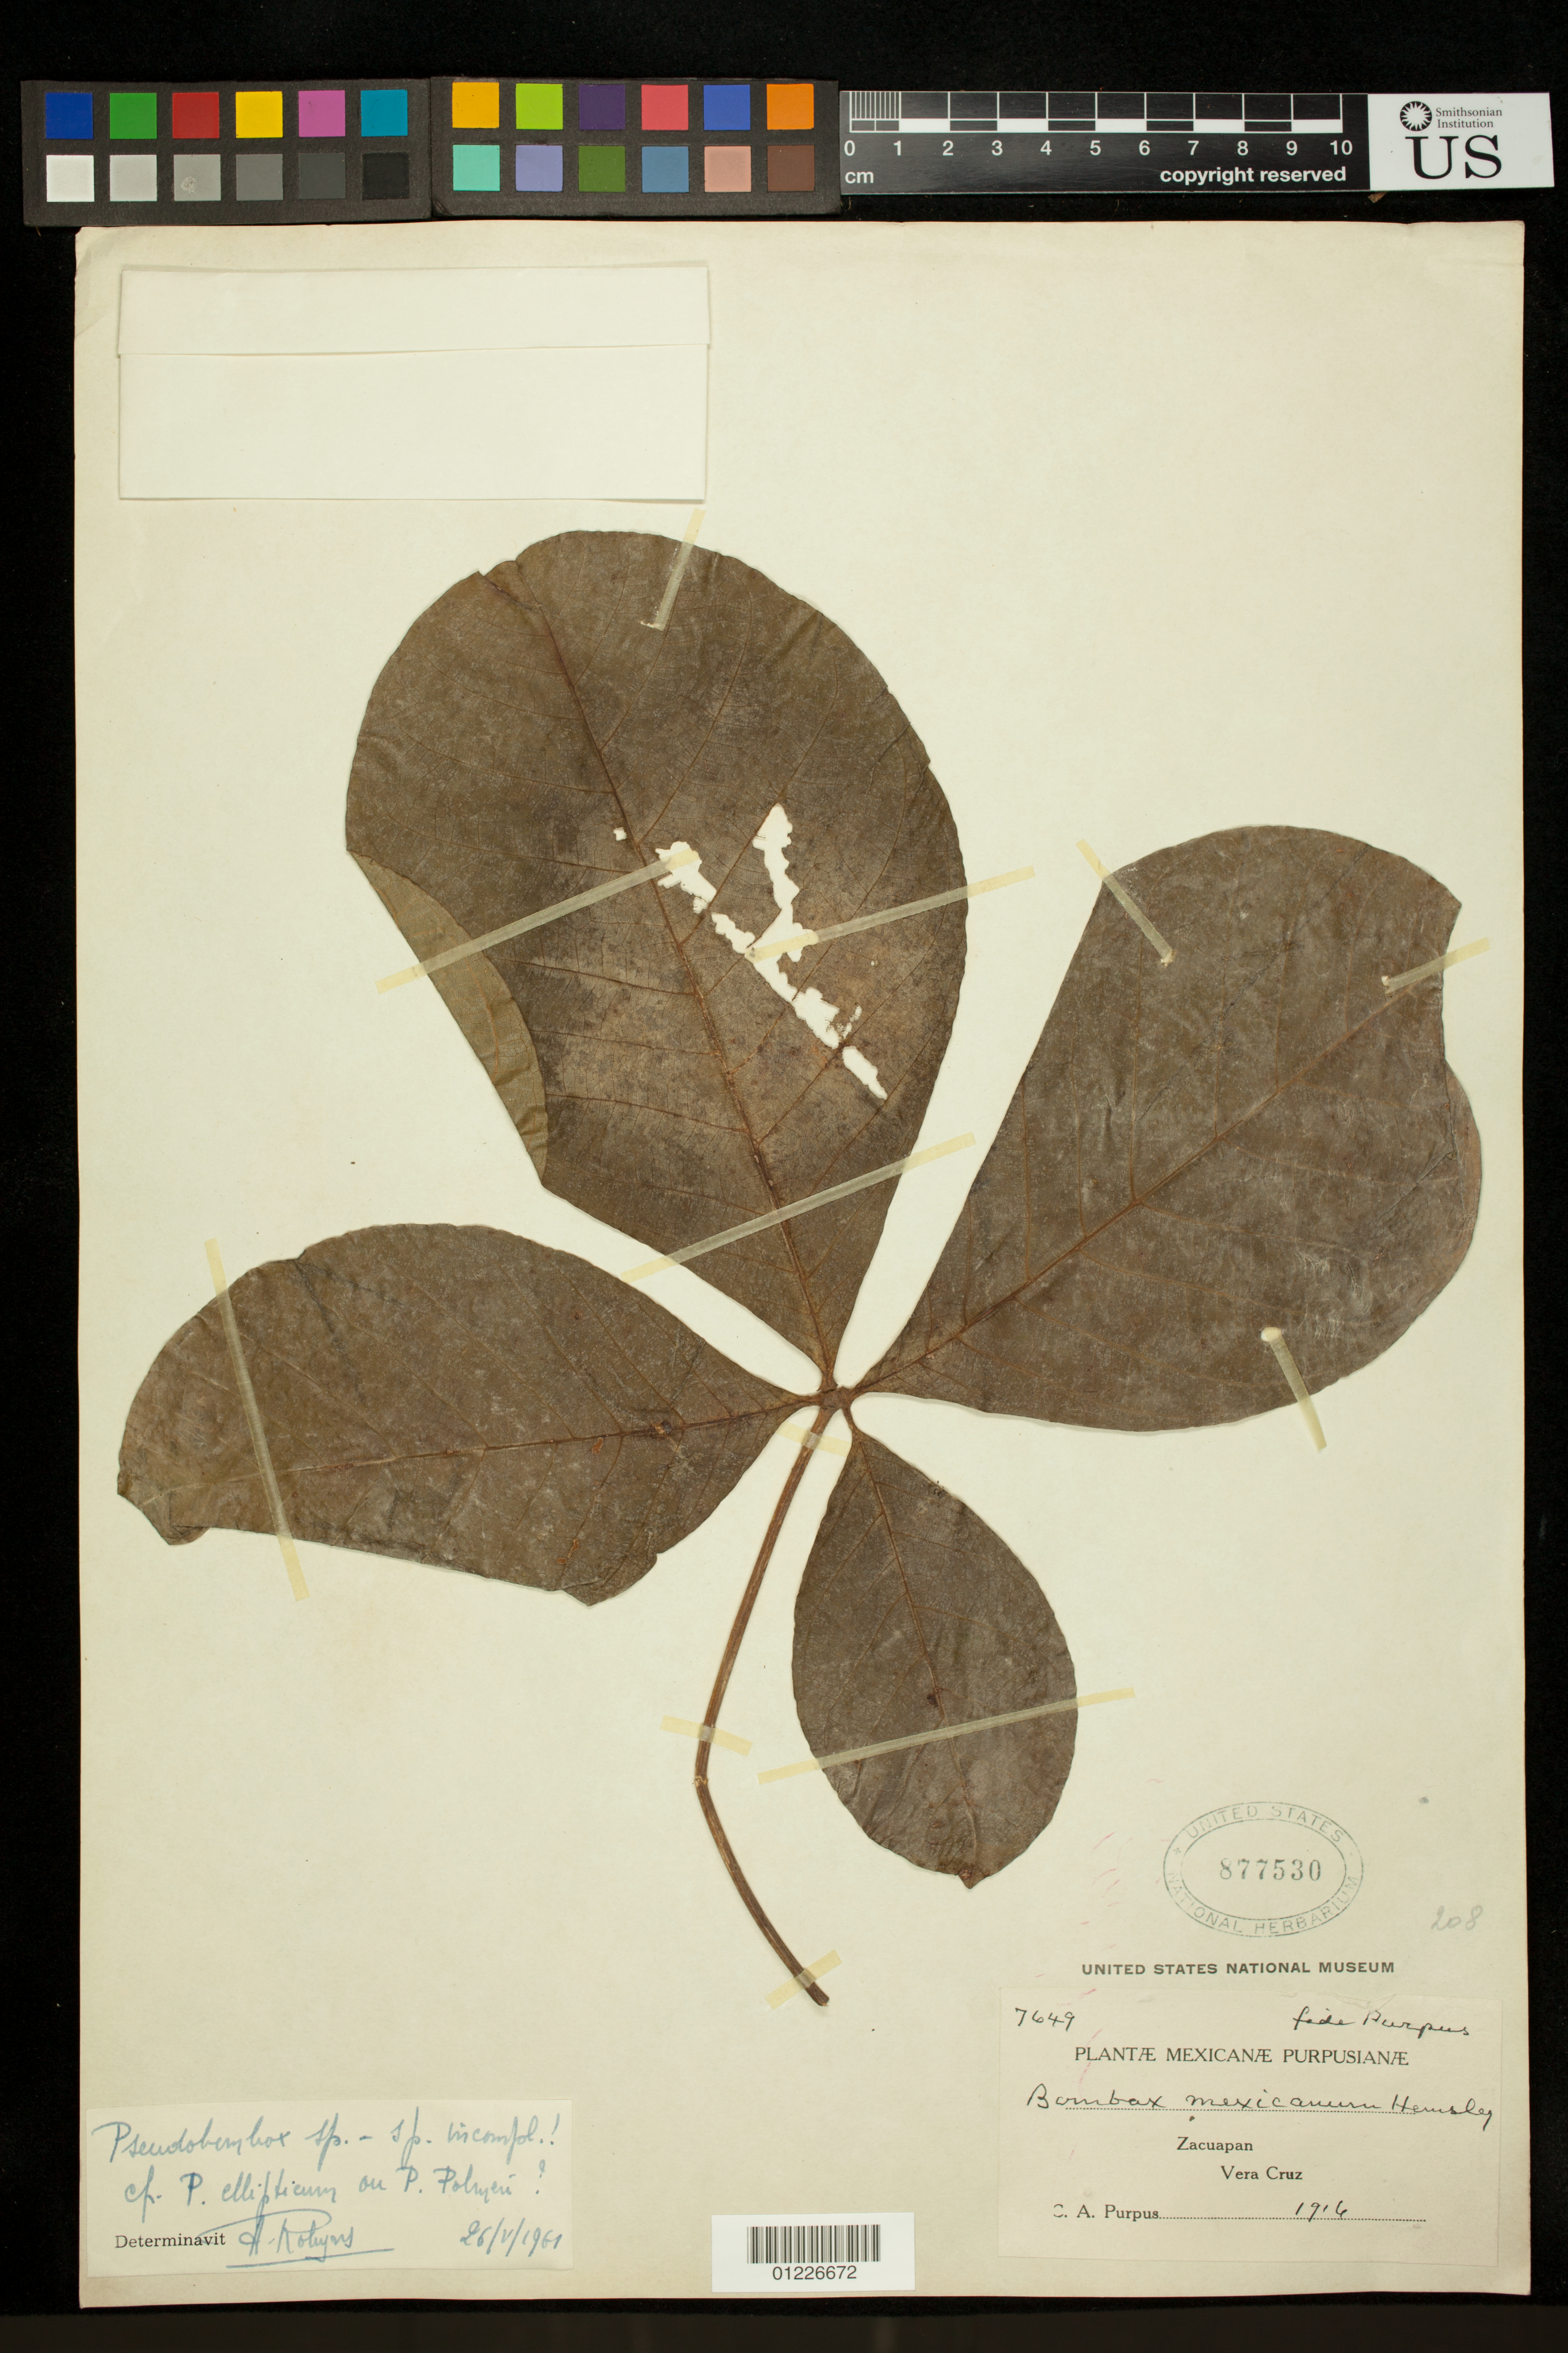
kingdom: Plantae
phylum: Tracheophyta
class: Magnoliopsida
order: Malvales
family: Malvaceae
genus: Pseudobombax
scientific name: Pseudobombax ellipticum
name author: (Kunth) Dugand G.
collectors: C. A. Purpus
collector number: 7649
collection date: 1916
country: Mexico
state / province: Veracruz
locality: Zacuapan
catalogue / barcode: US 877530